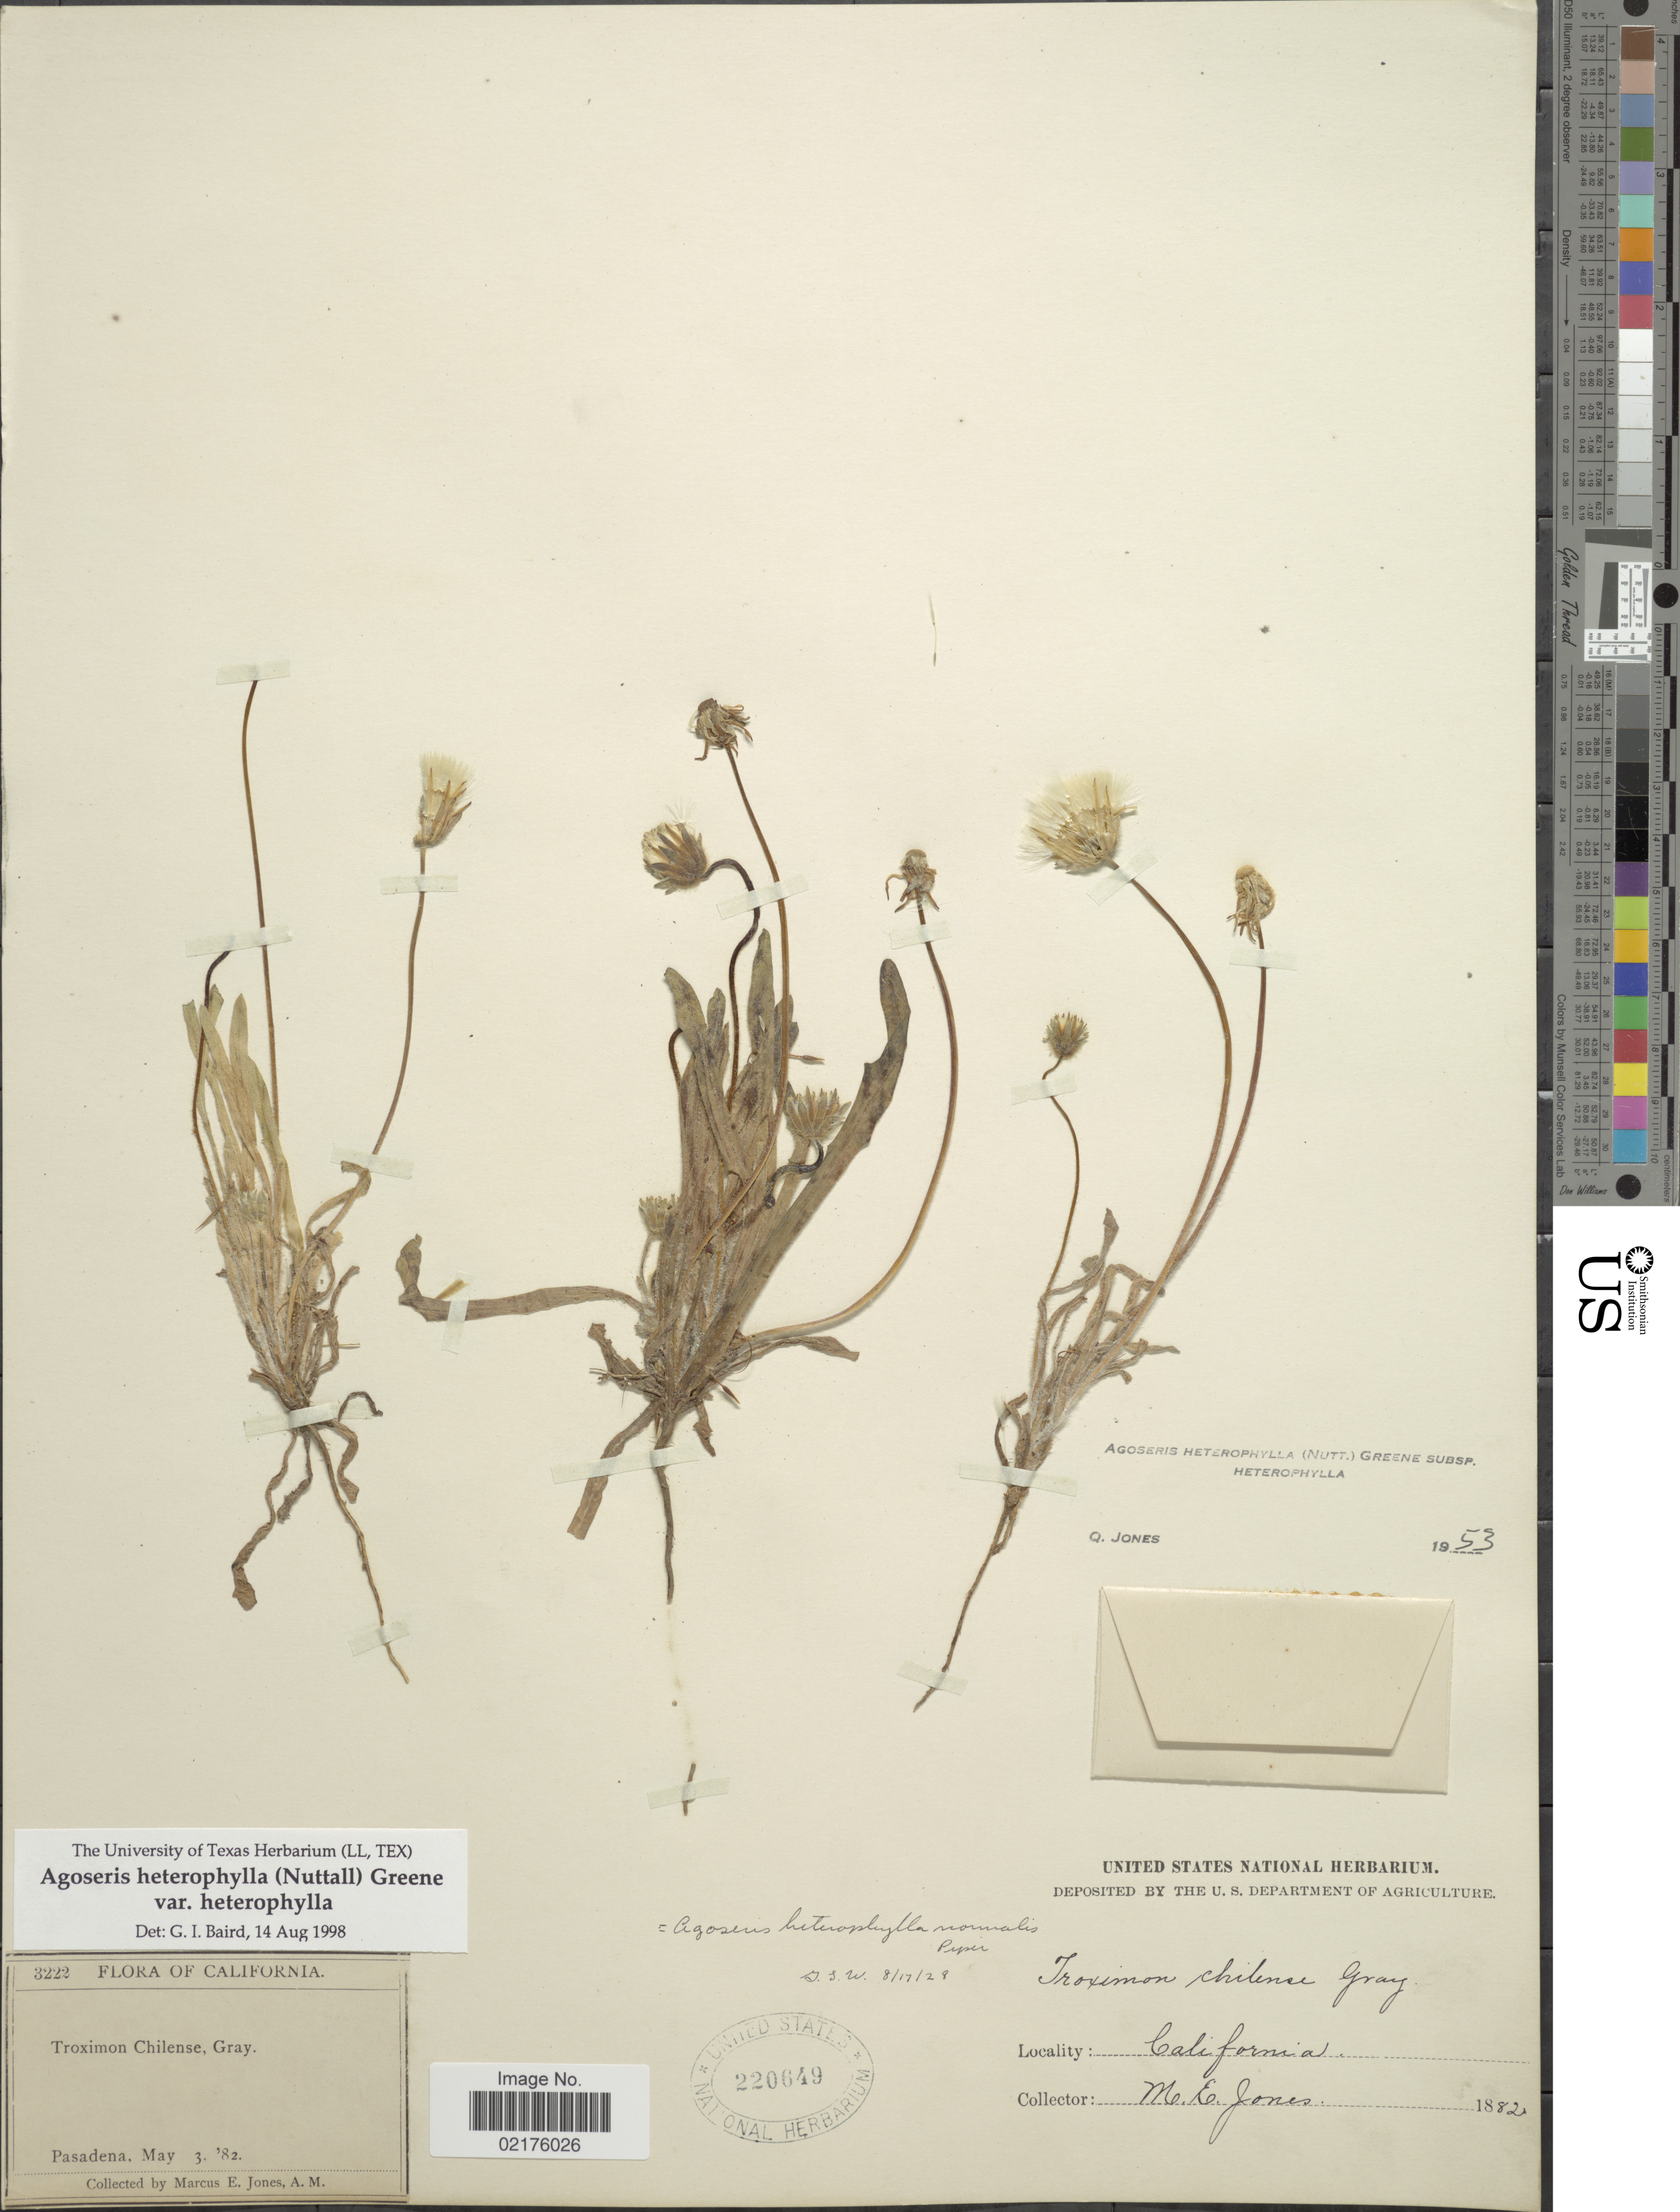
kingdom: Plantae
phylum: Tracheophyta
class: Magnoliopsida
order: Asterales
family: Asteraceae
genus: Agoseris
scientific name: Agoseris heterophylla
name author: (Nutt.) Greene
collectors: M. E. Jones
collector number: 3222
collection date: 1882-05-03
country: United States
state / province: California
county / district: Los Angeles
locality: Pasadena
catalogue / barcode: US 220649